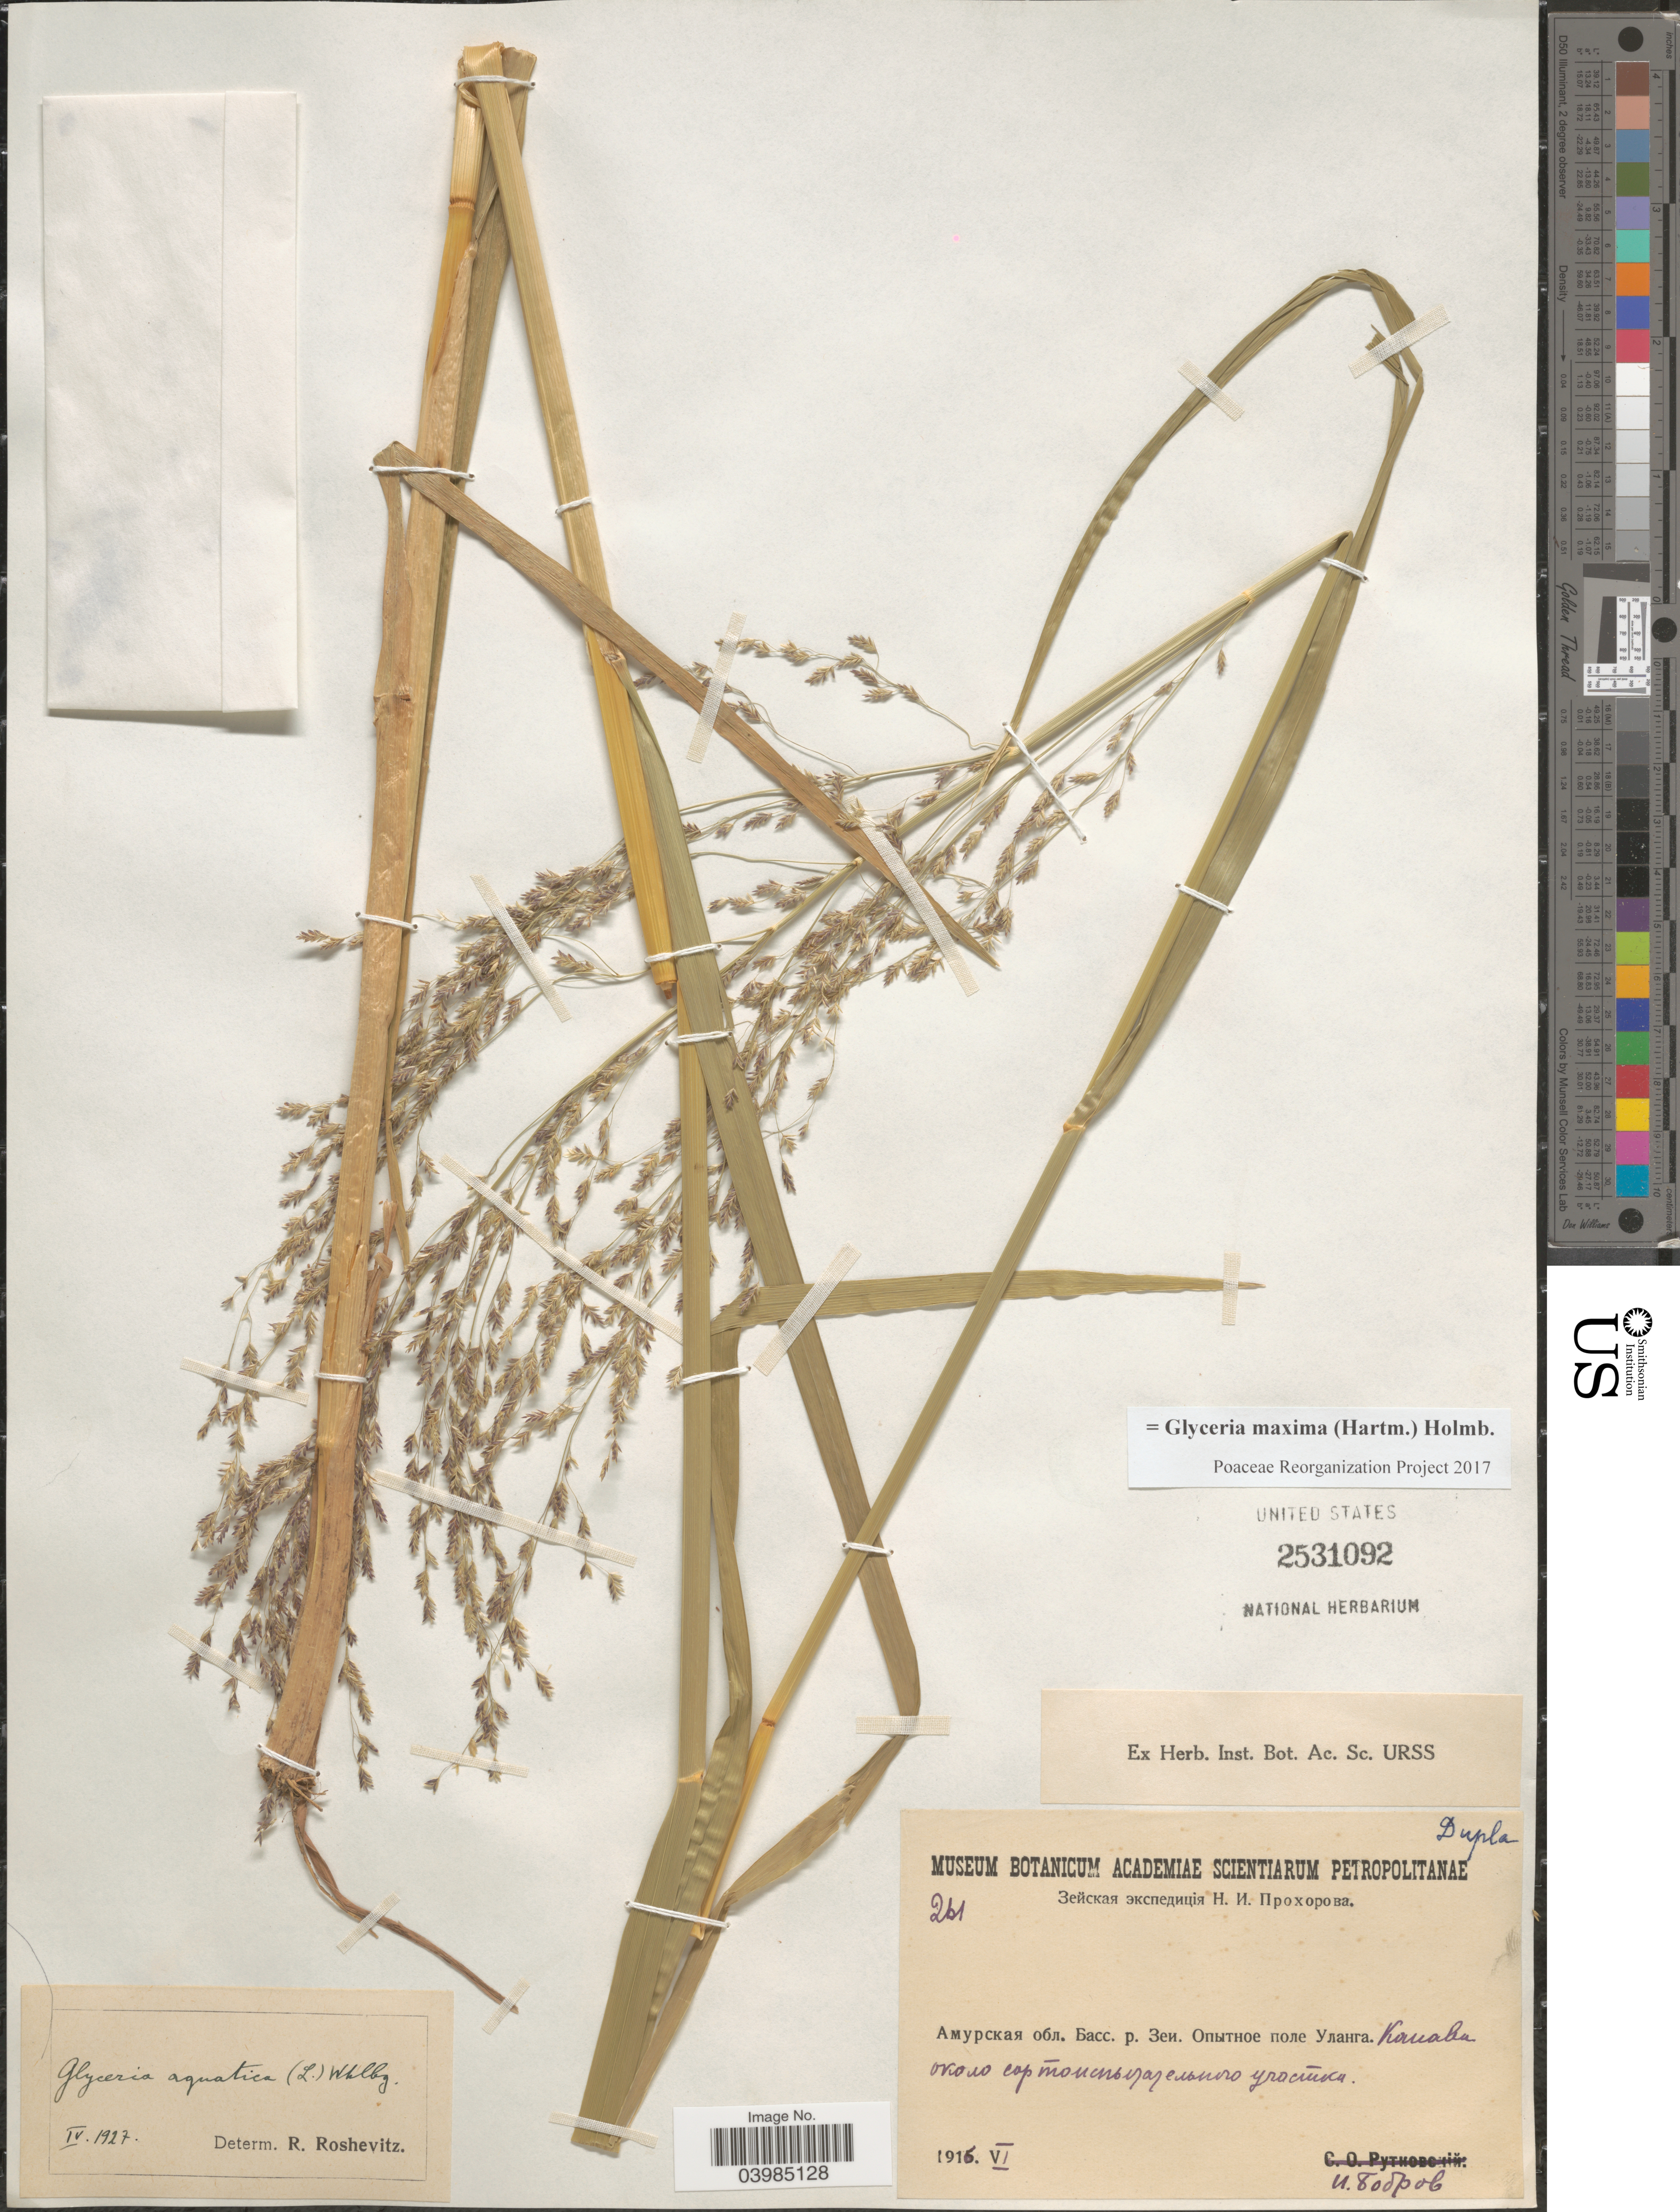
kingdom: Plantae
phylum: Tracheophyta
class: Liliopsida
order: Poales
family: Poaceae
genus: Glyceria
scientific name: Glyceria maxima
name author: (Hartm.) Holmb.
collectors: I. Bobrov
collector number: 261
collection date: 1916-06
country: Russian Federation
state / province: Amur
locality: Basin river Zeya, Ulunga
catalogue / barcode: US 2531092